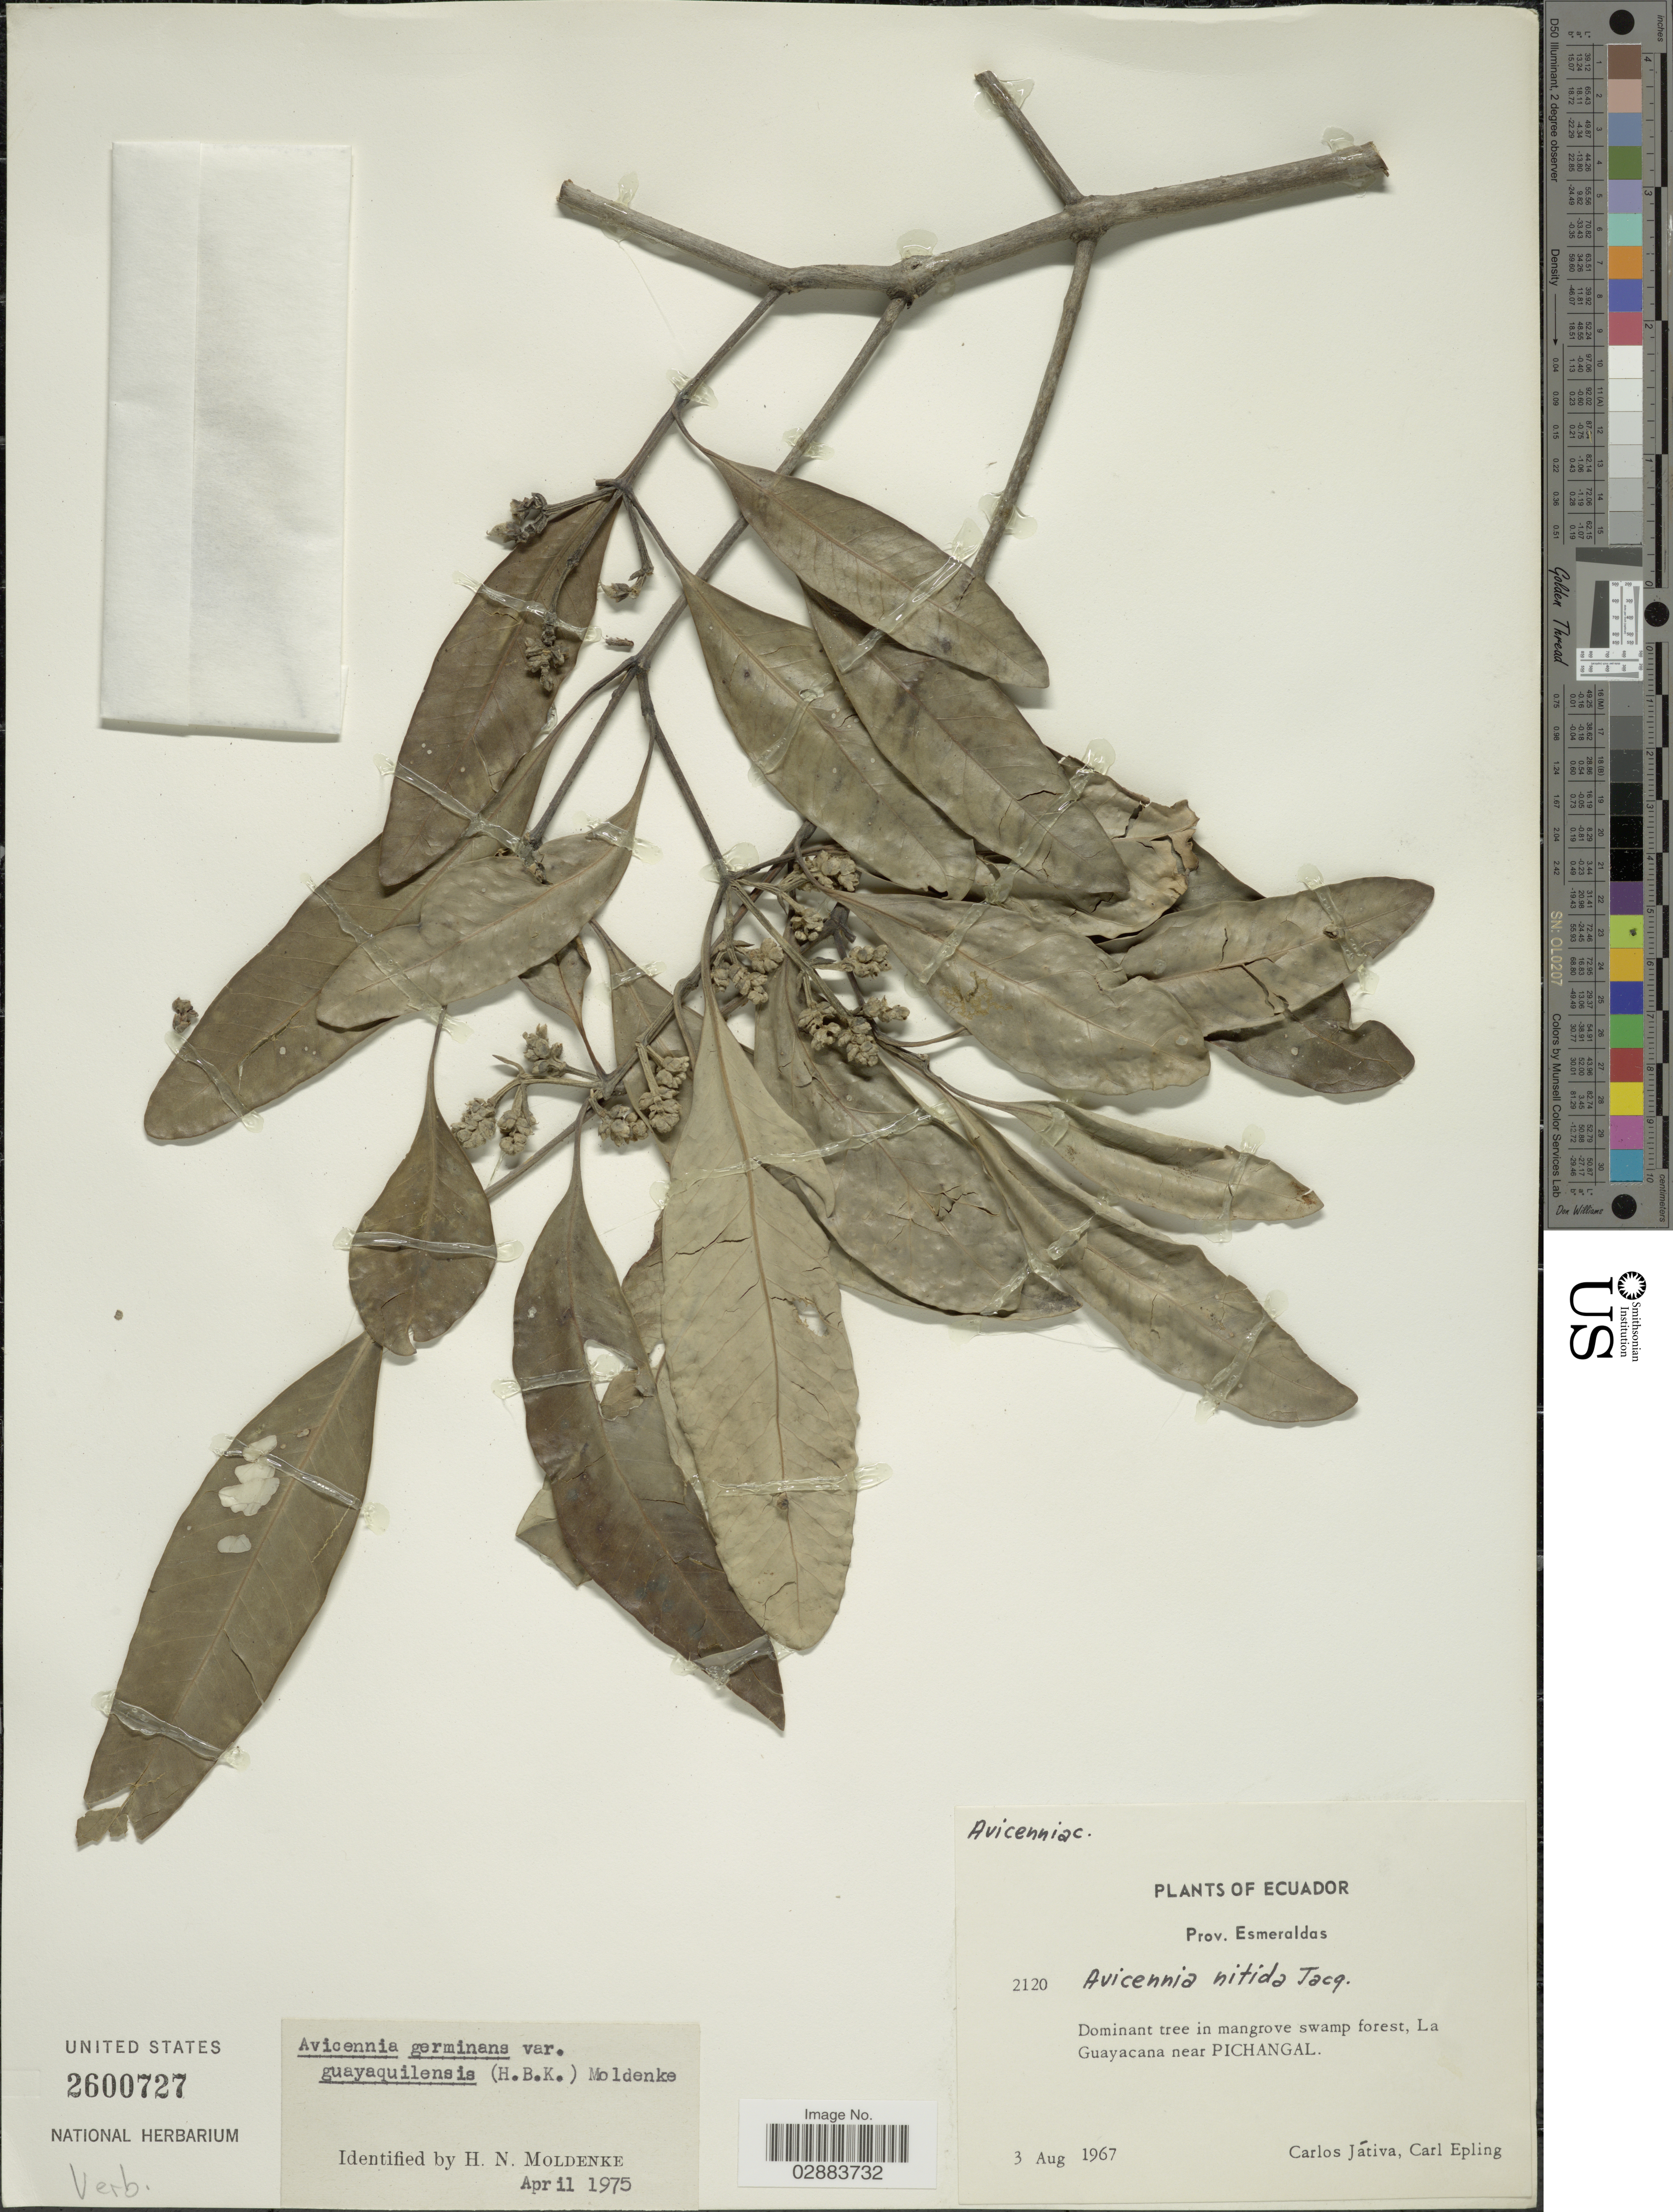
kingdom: Plantae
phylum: Tracheophyta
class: Magnoliopsida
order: Lamiales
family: Acanthaceae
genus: Avicennia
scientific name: Avicennia germinans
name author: (L.) L.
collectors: C. D. Játiva & C. C. Epling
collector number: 2120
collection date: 1967-08-03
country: Ecuador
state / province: Esmeraldas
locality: La Guayacana near Pichangal.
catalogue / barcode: US 2600727